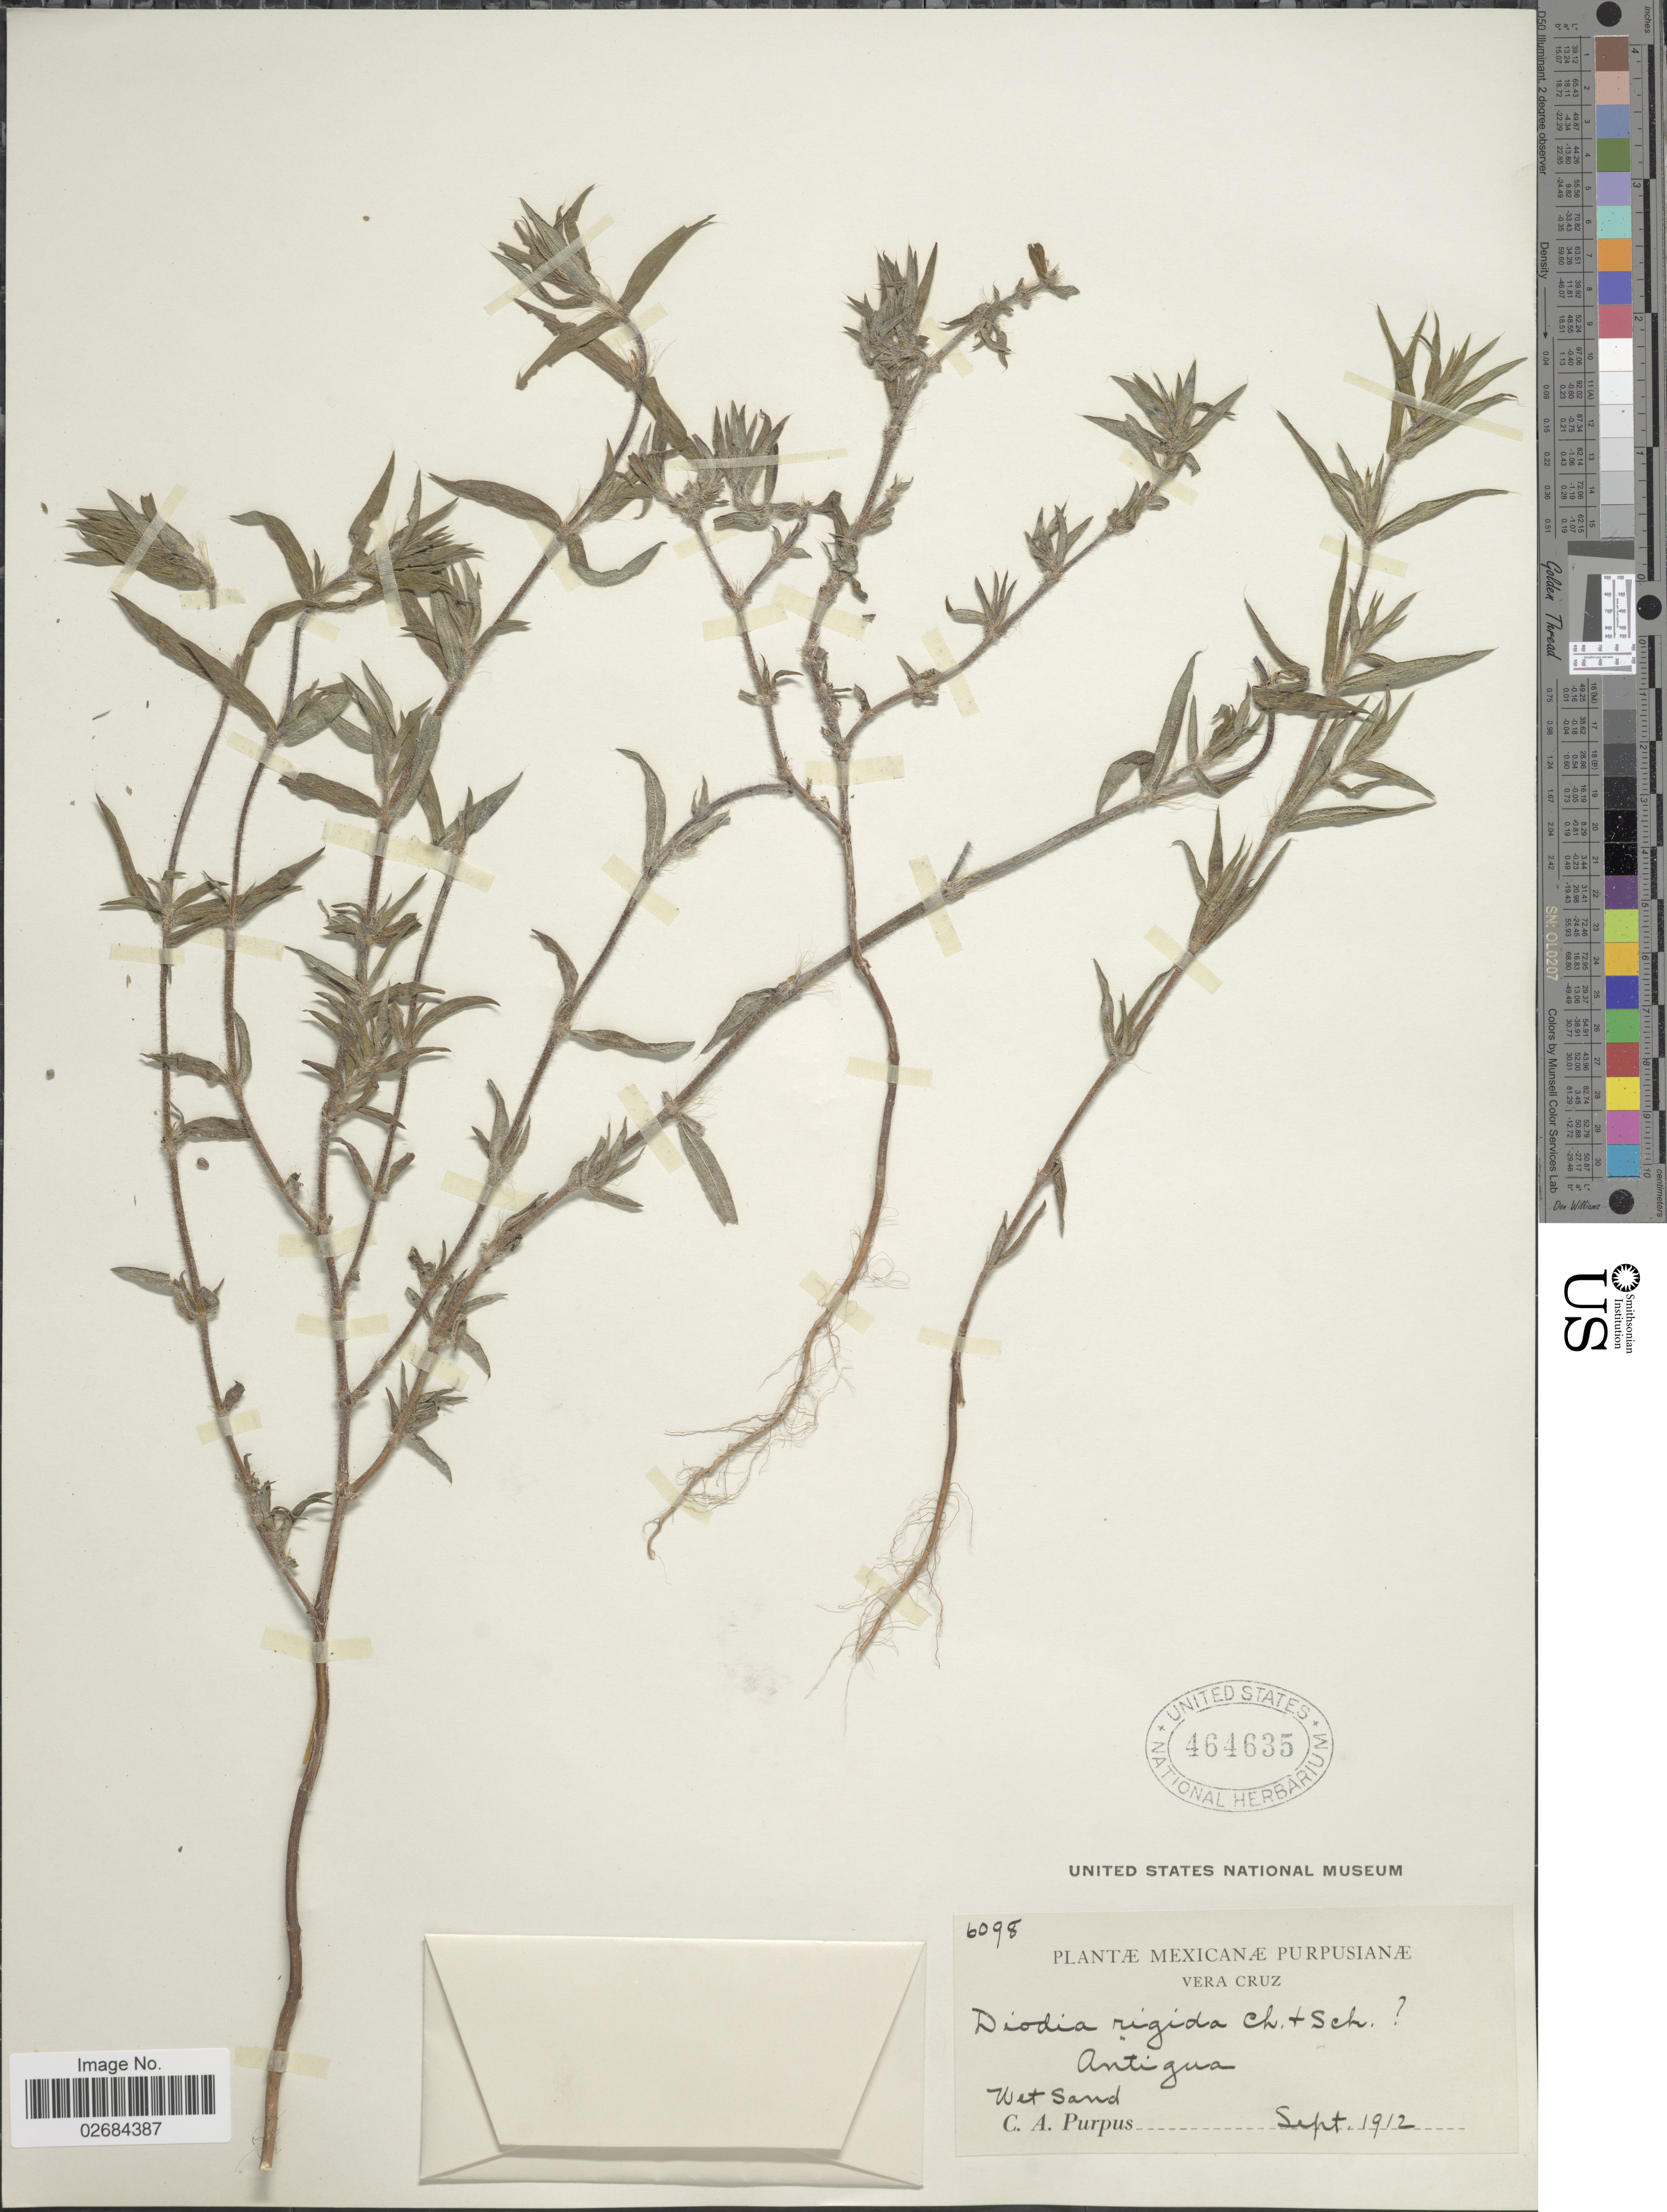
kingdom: Plantae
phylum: Tracheophyta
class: Magnoliopsida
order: Gentianales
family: Rubiaceae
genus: Diodia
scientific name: Diodia rigida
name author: Cham. & Schltdl.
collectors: C. A. Purpus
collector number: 6098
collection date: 1912-09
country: Mexico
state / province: Veracruz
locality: Vera Cruz. Antigua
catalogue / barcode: US 464635